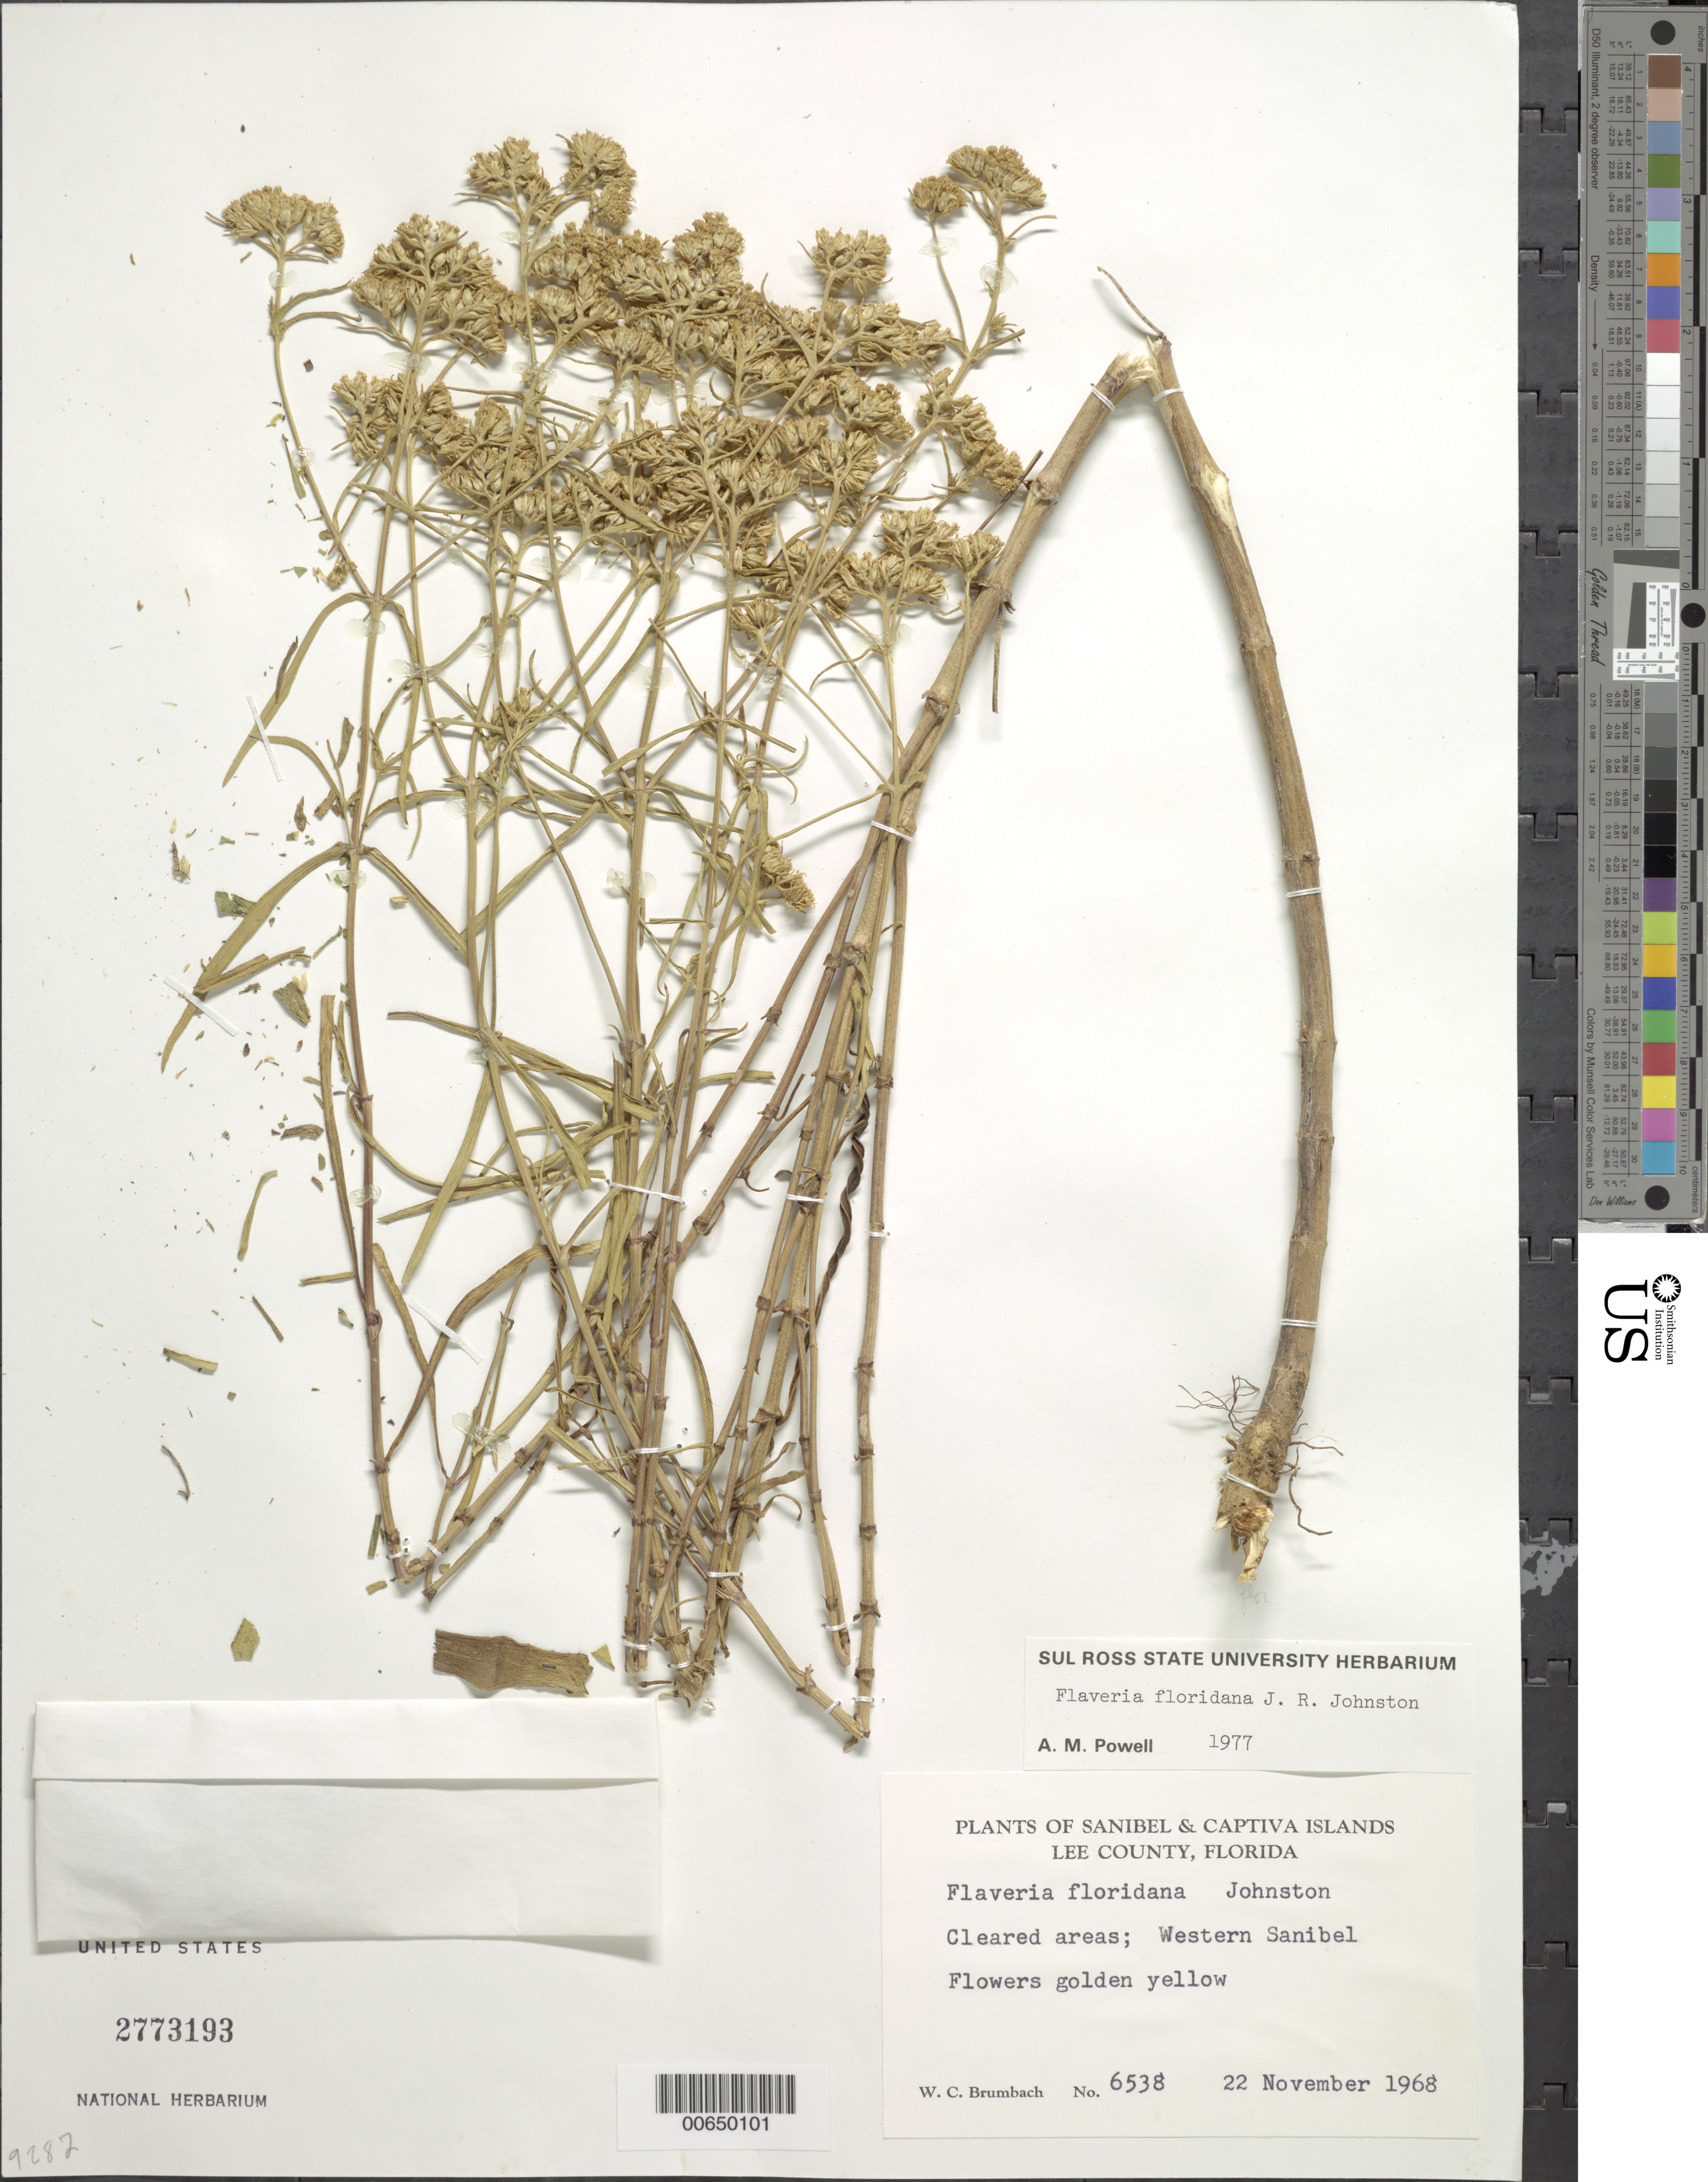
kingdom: Plantae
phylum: Tracheophyta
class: Magnoliopsida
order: Asterales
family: Asteraceae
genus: Flaveria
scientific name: Flaveria floridana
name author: J.R. Johnst.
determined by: Powell, A. M.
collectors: W. C. Brumbach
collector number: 6538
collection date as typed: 22 Nov 1968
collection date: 1968-11-22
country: United States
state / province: Florida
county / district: Lee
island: Sanibel Island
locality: Western Sanibel Island.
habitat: Cleared areas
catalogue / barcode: US 2773193